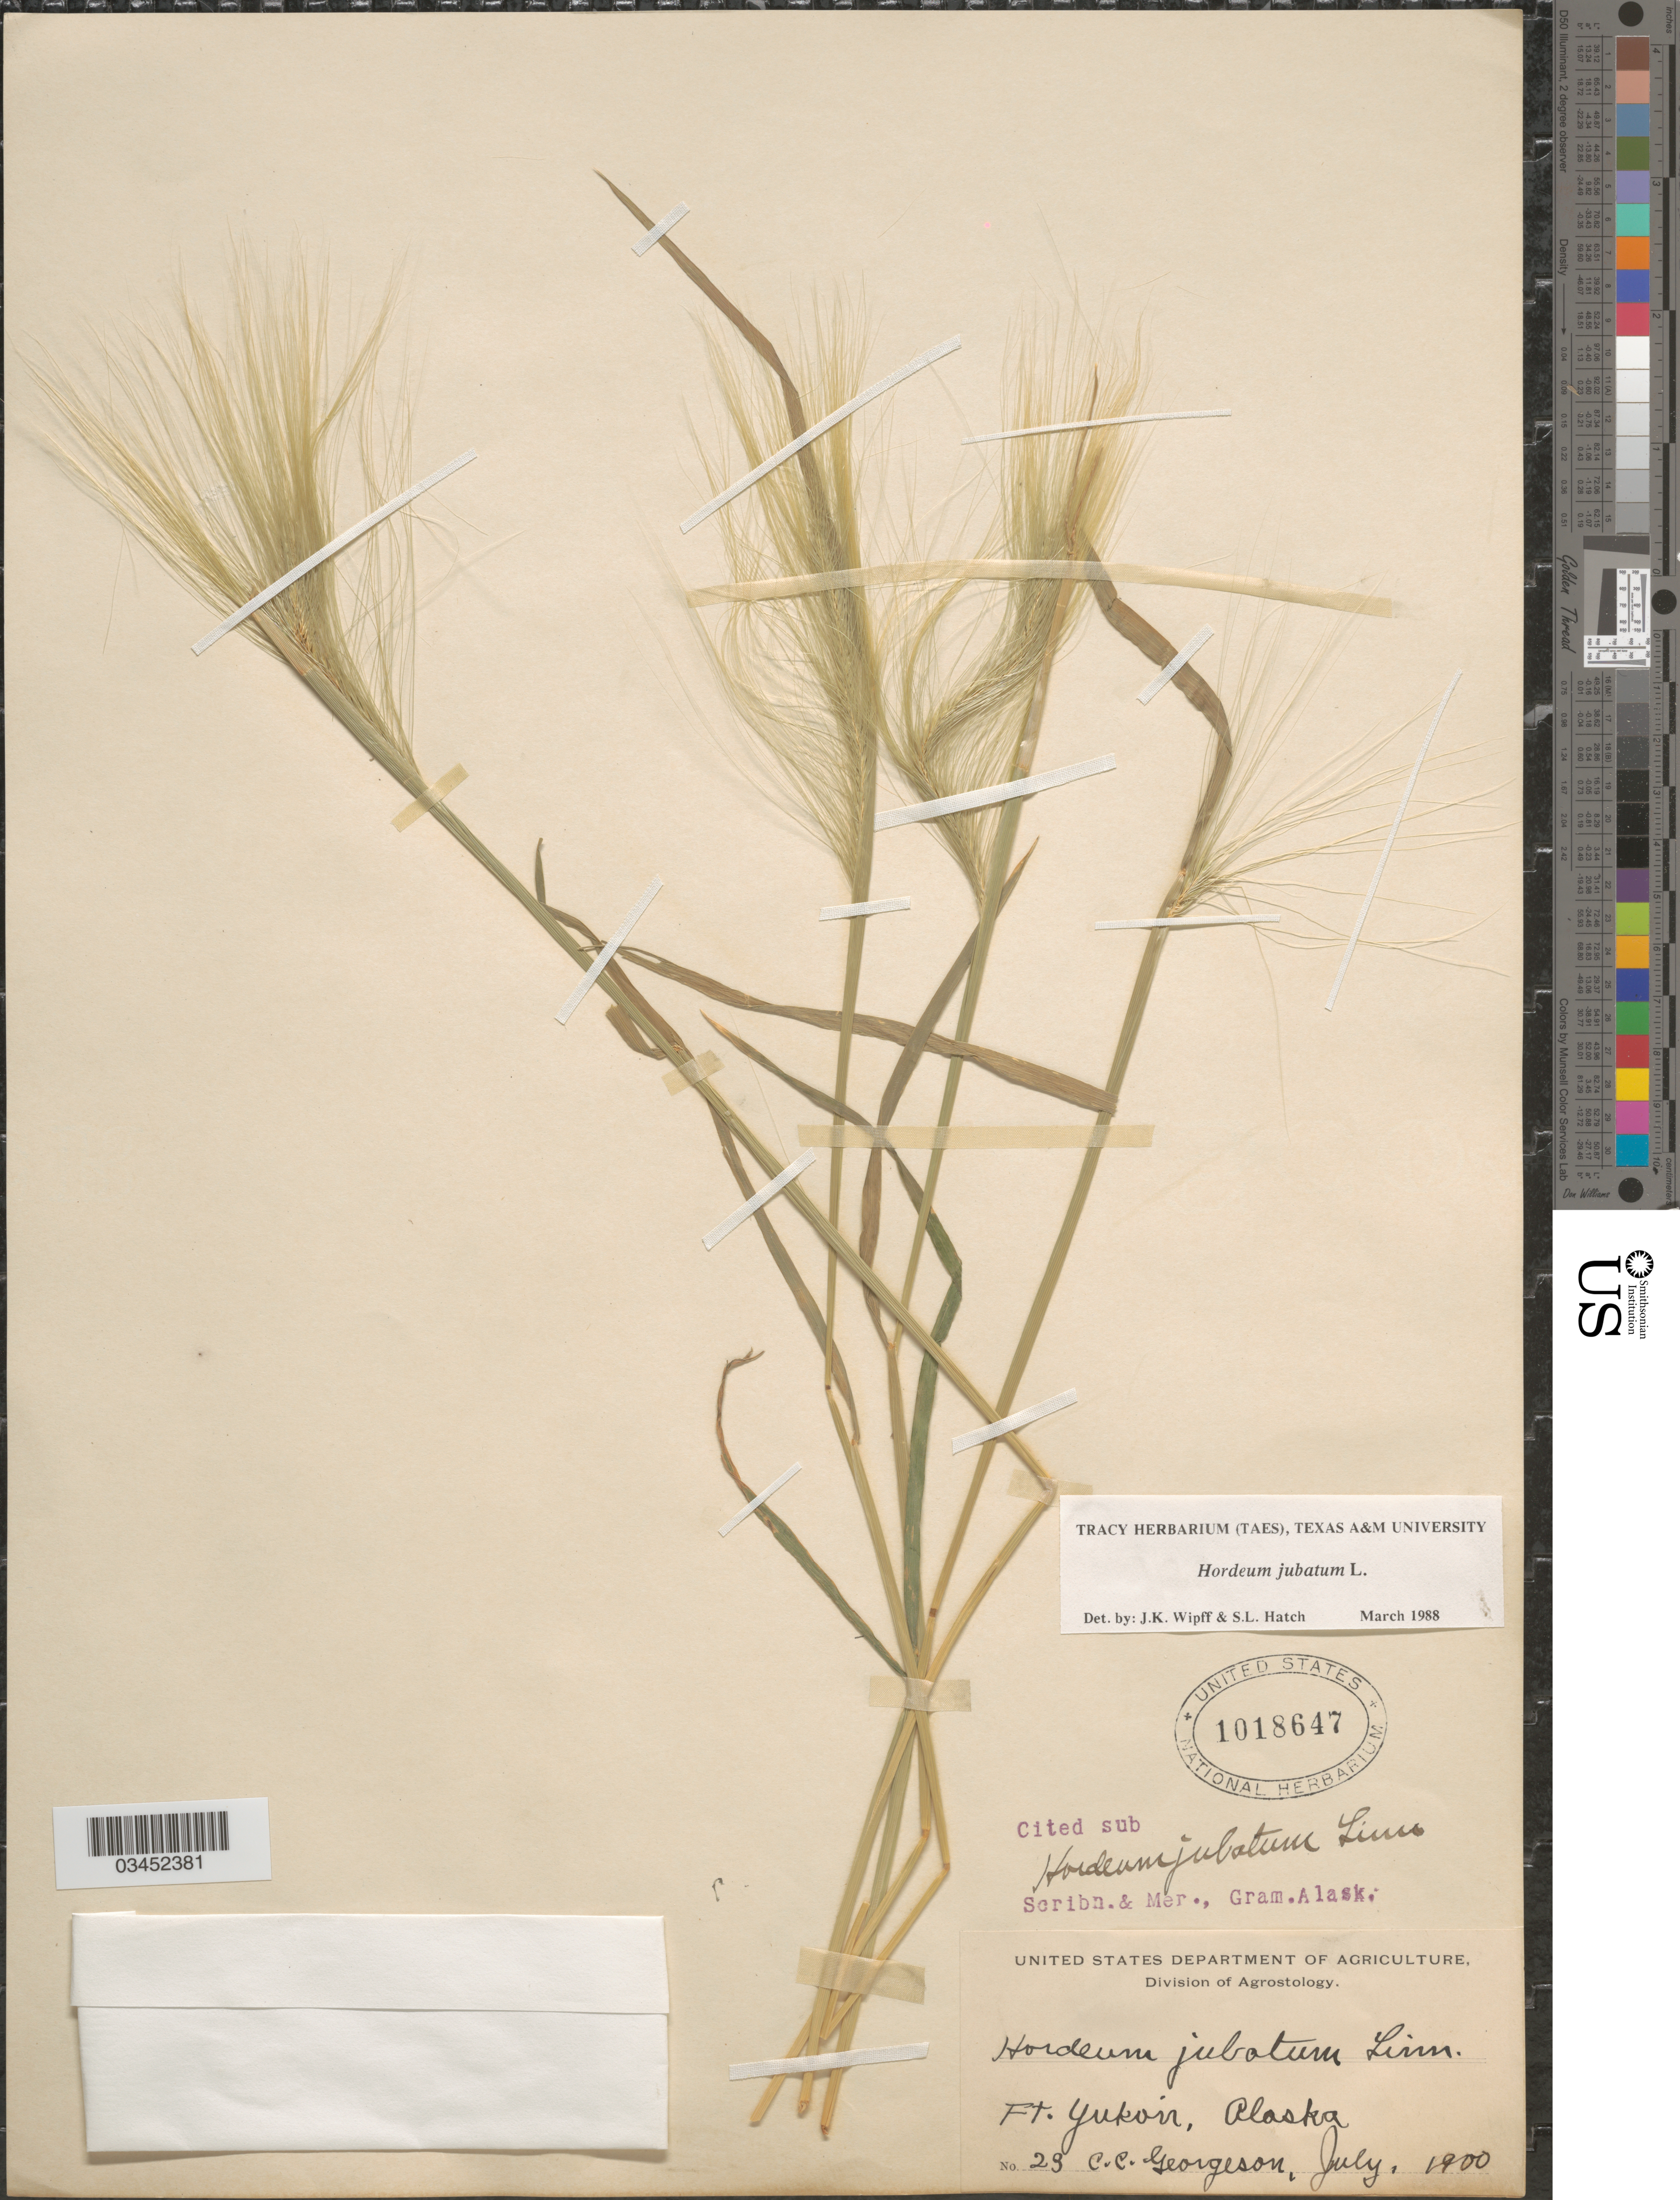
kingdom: Plantae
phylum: Tracheophyta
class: Liliopsida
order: Poales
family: Poaceae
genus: Hordeum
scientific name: Hordeum jubatum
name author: L.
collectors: C. Georgeson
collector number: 23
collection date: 1900-07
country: United States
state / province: Alaska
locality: Ft. Yukon.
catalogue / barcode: US 1018647